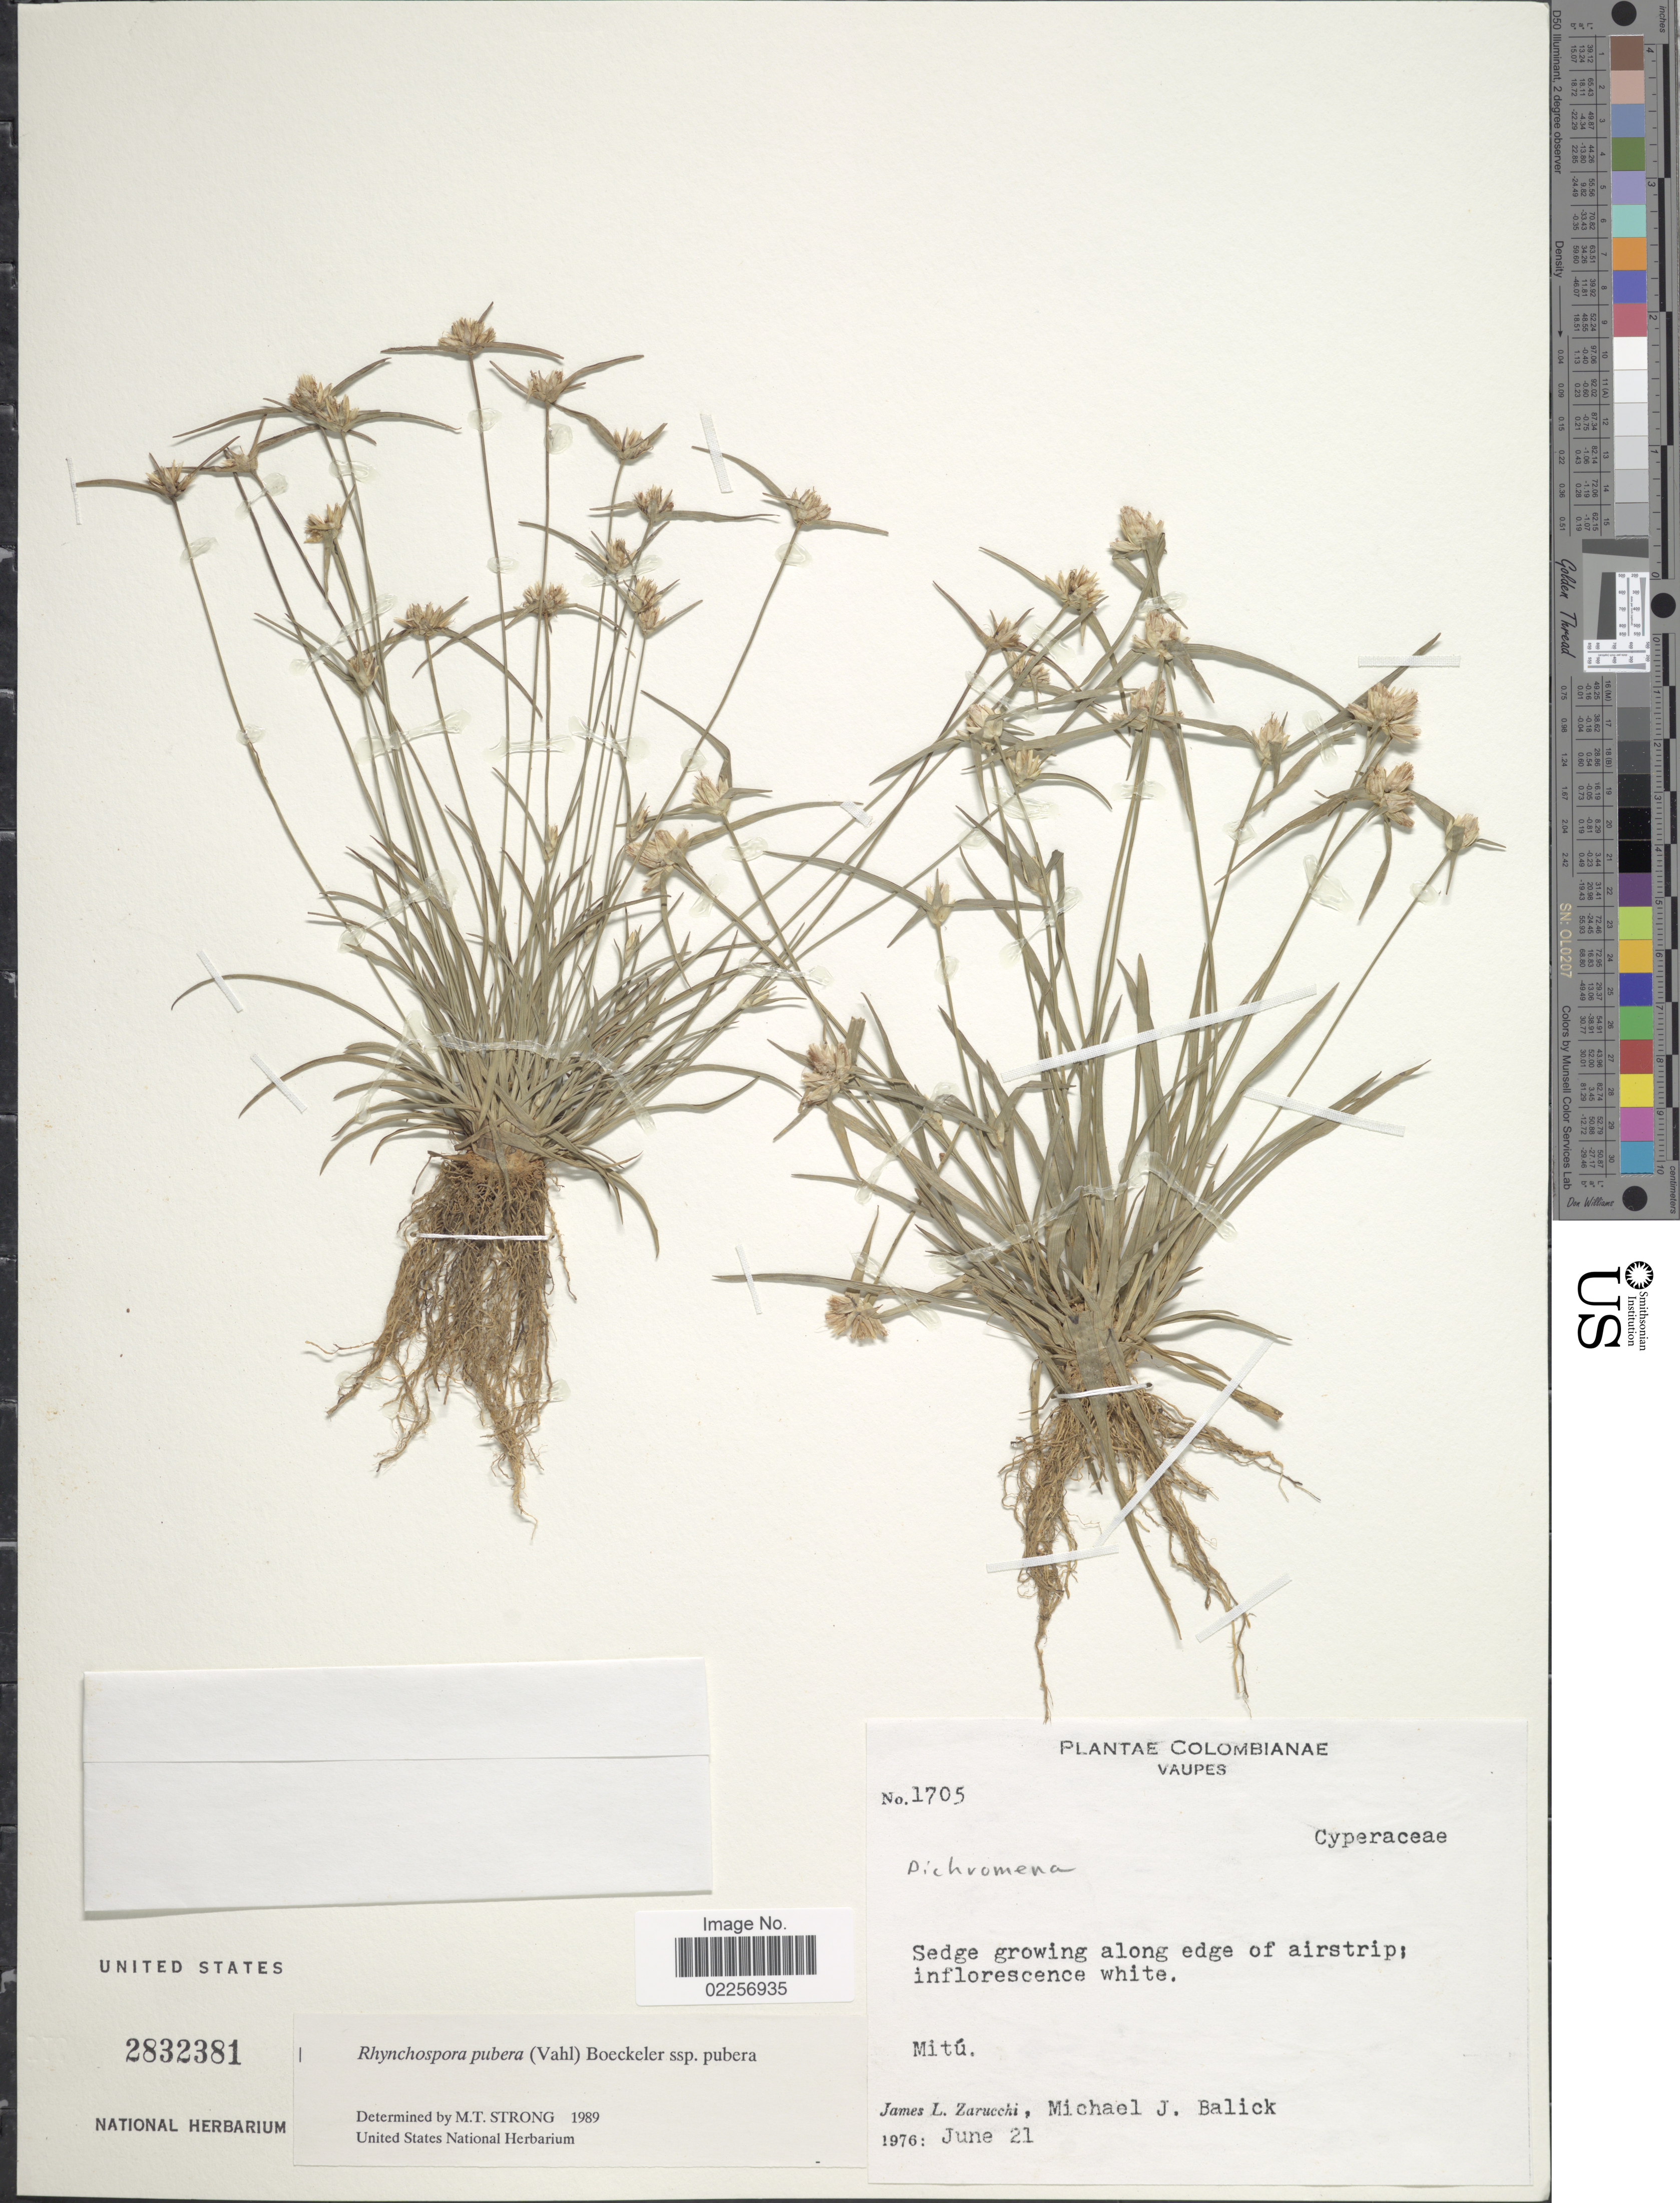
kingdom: Plantae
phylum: Tracheophyta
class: Liliopsida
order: Poales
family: Cyperaceae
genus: Rhynchospora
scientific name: Rhynchospora pubera subsp. pubera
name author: (Vahl) Boeckeler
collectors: J. L. Zarucchi & M. J. Balick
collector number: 1705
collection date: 1976-06-21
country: Colombia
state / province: Vaupés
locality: Colombianae. Sedge growing along edge of airstrip. Mitu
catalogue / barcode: US 2832381